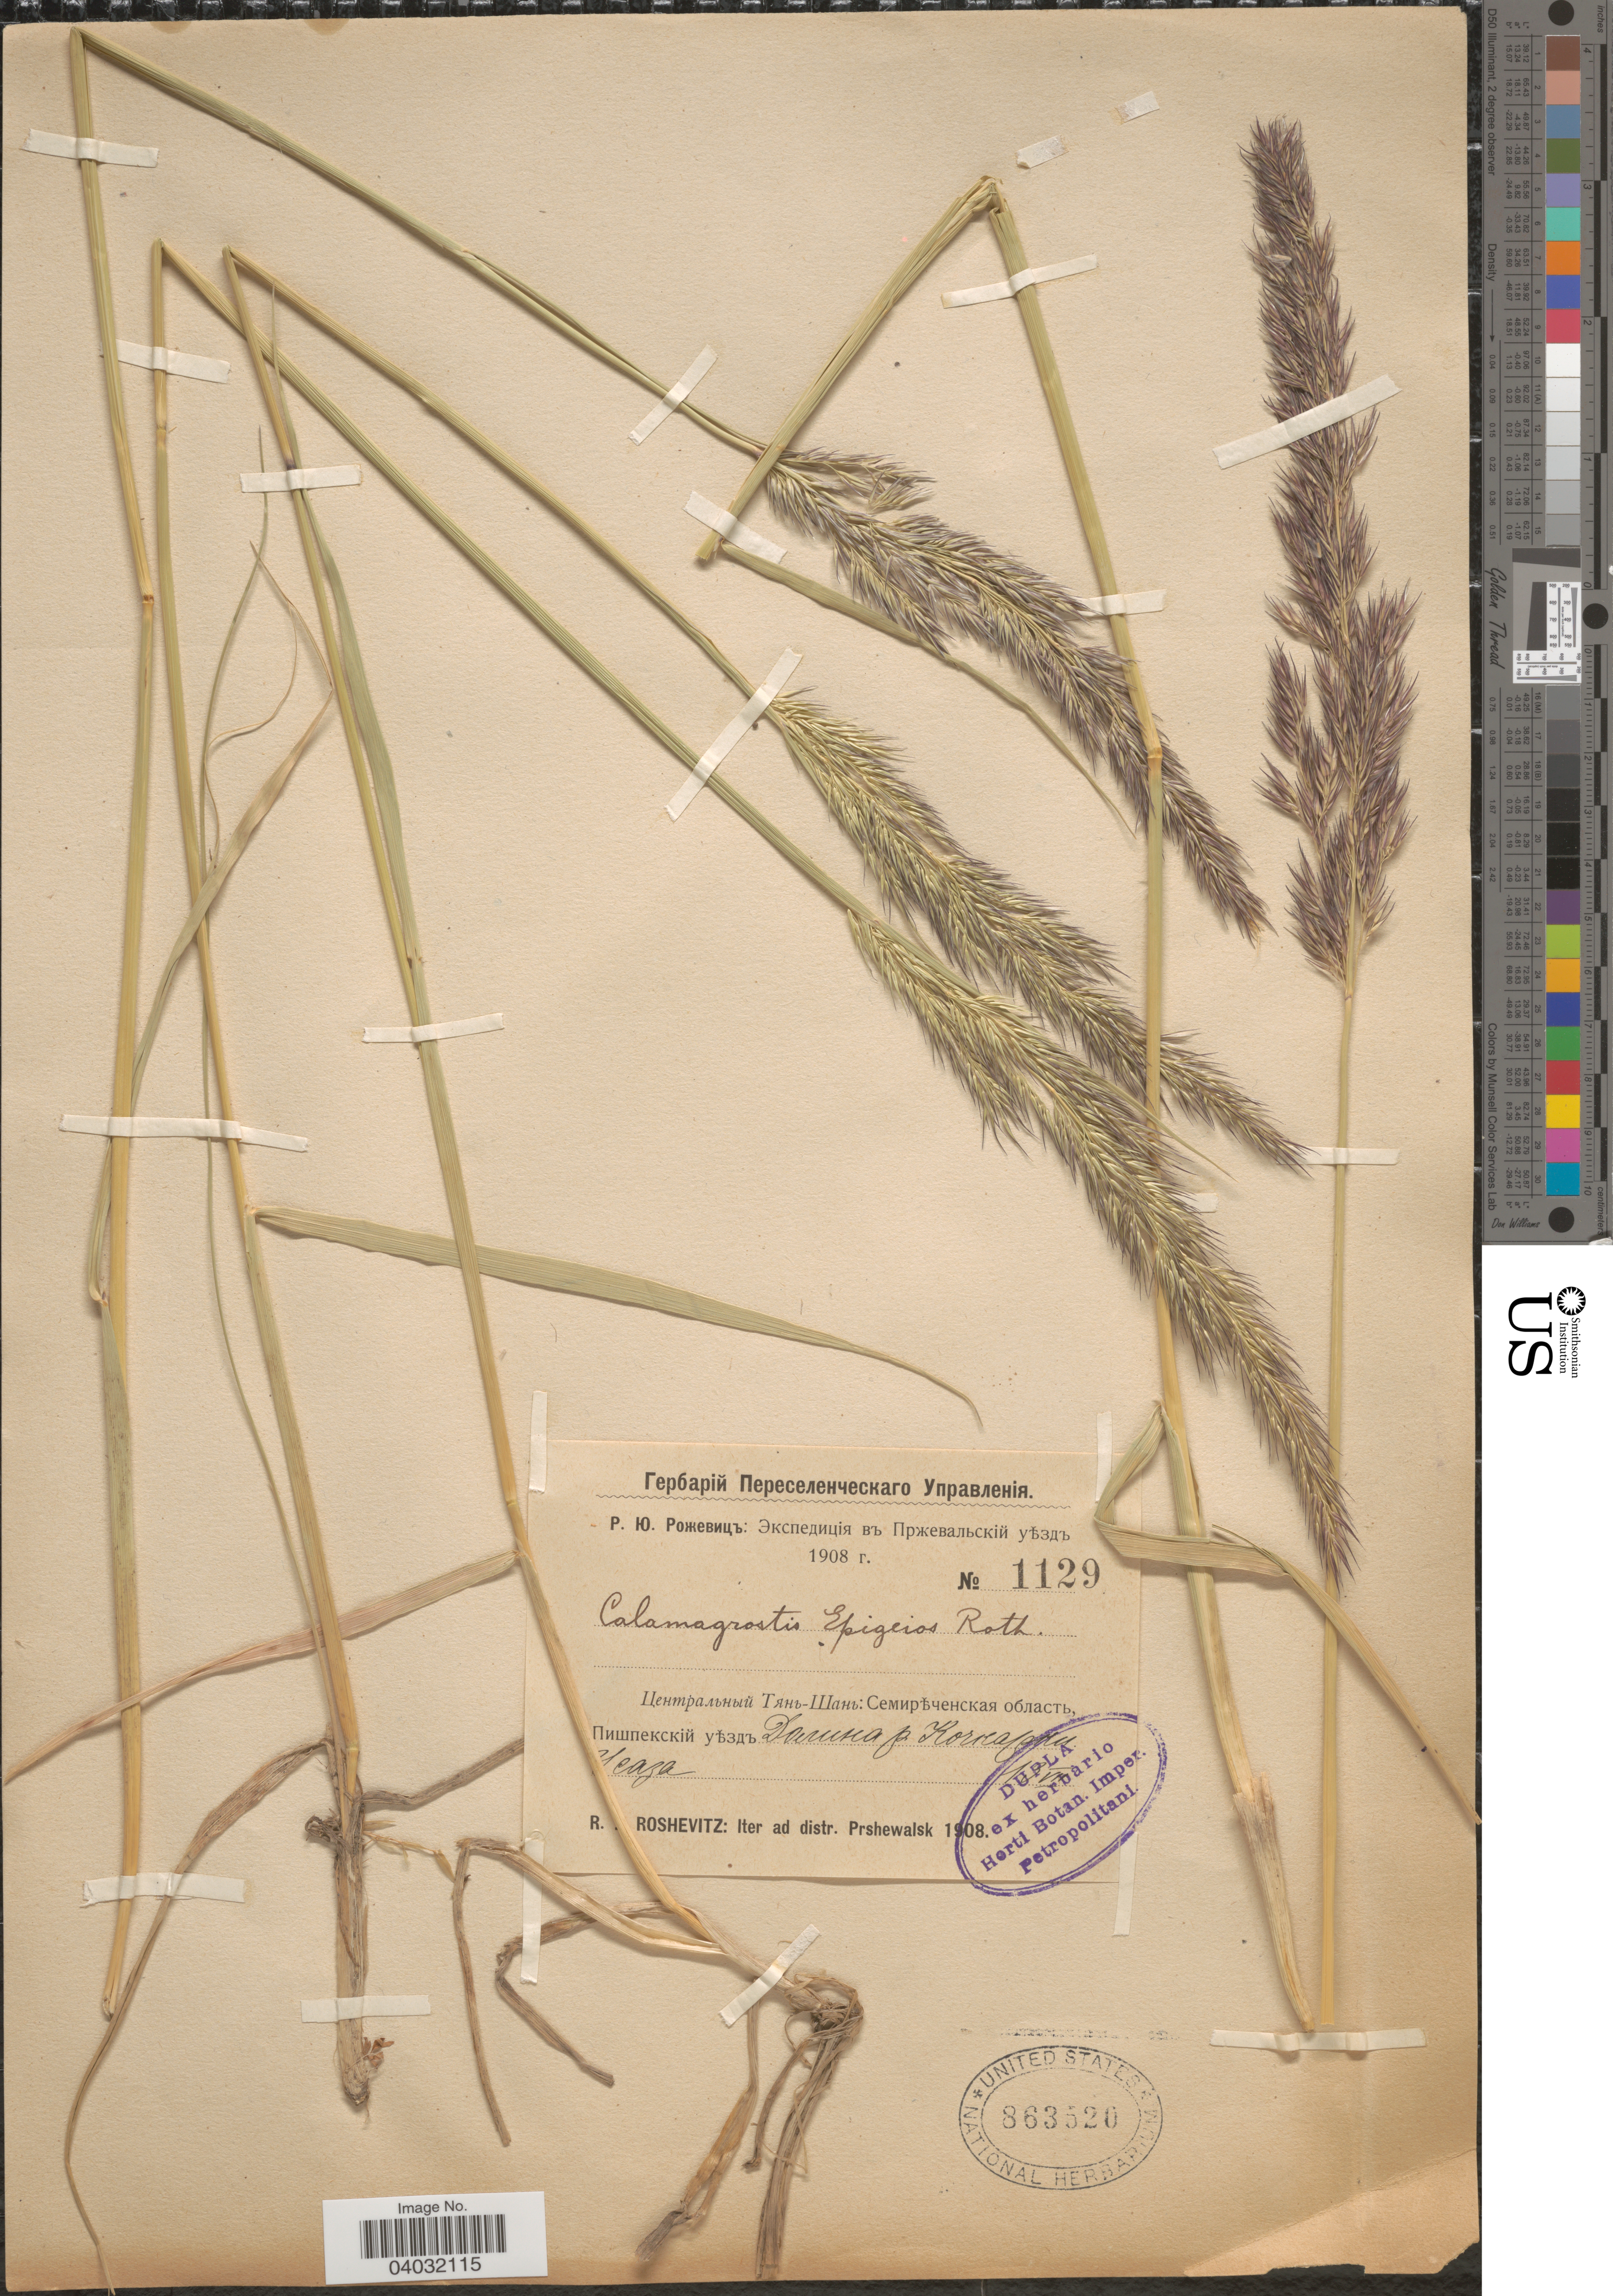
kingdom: Plantae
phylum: Tracheophyta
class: Liliopsida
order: Poales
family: Poaceae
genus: Calamagrostis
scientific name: Calamagrostis epigeios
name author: (L.) Roth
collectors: R. J. Roshevitz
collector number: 1129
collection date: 1908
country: Kyrgyzstan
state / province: Bishkek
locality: Iter ad distr. Prshewalsk. Valley of river Kochkorka. Usaz.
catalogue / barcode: US 863520